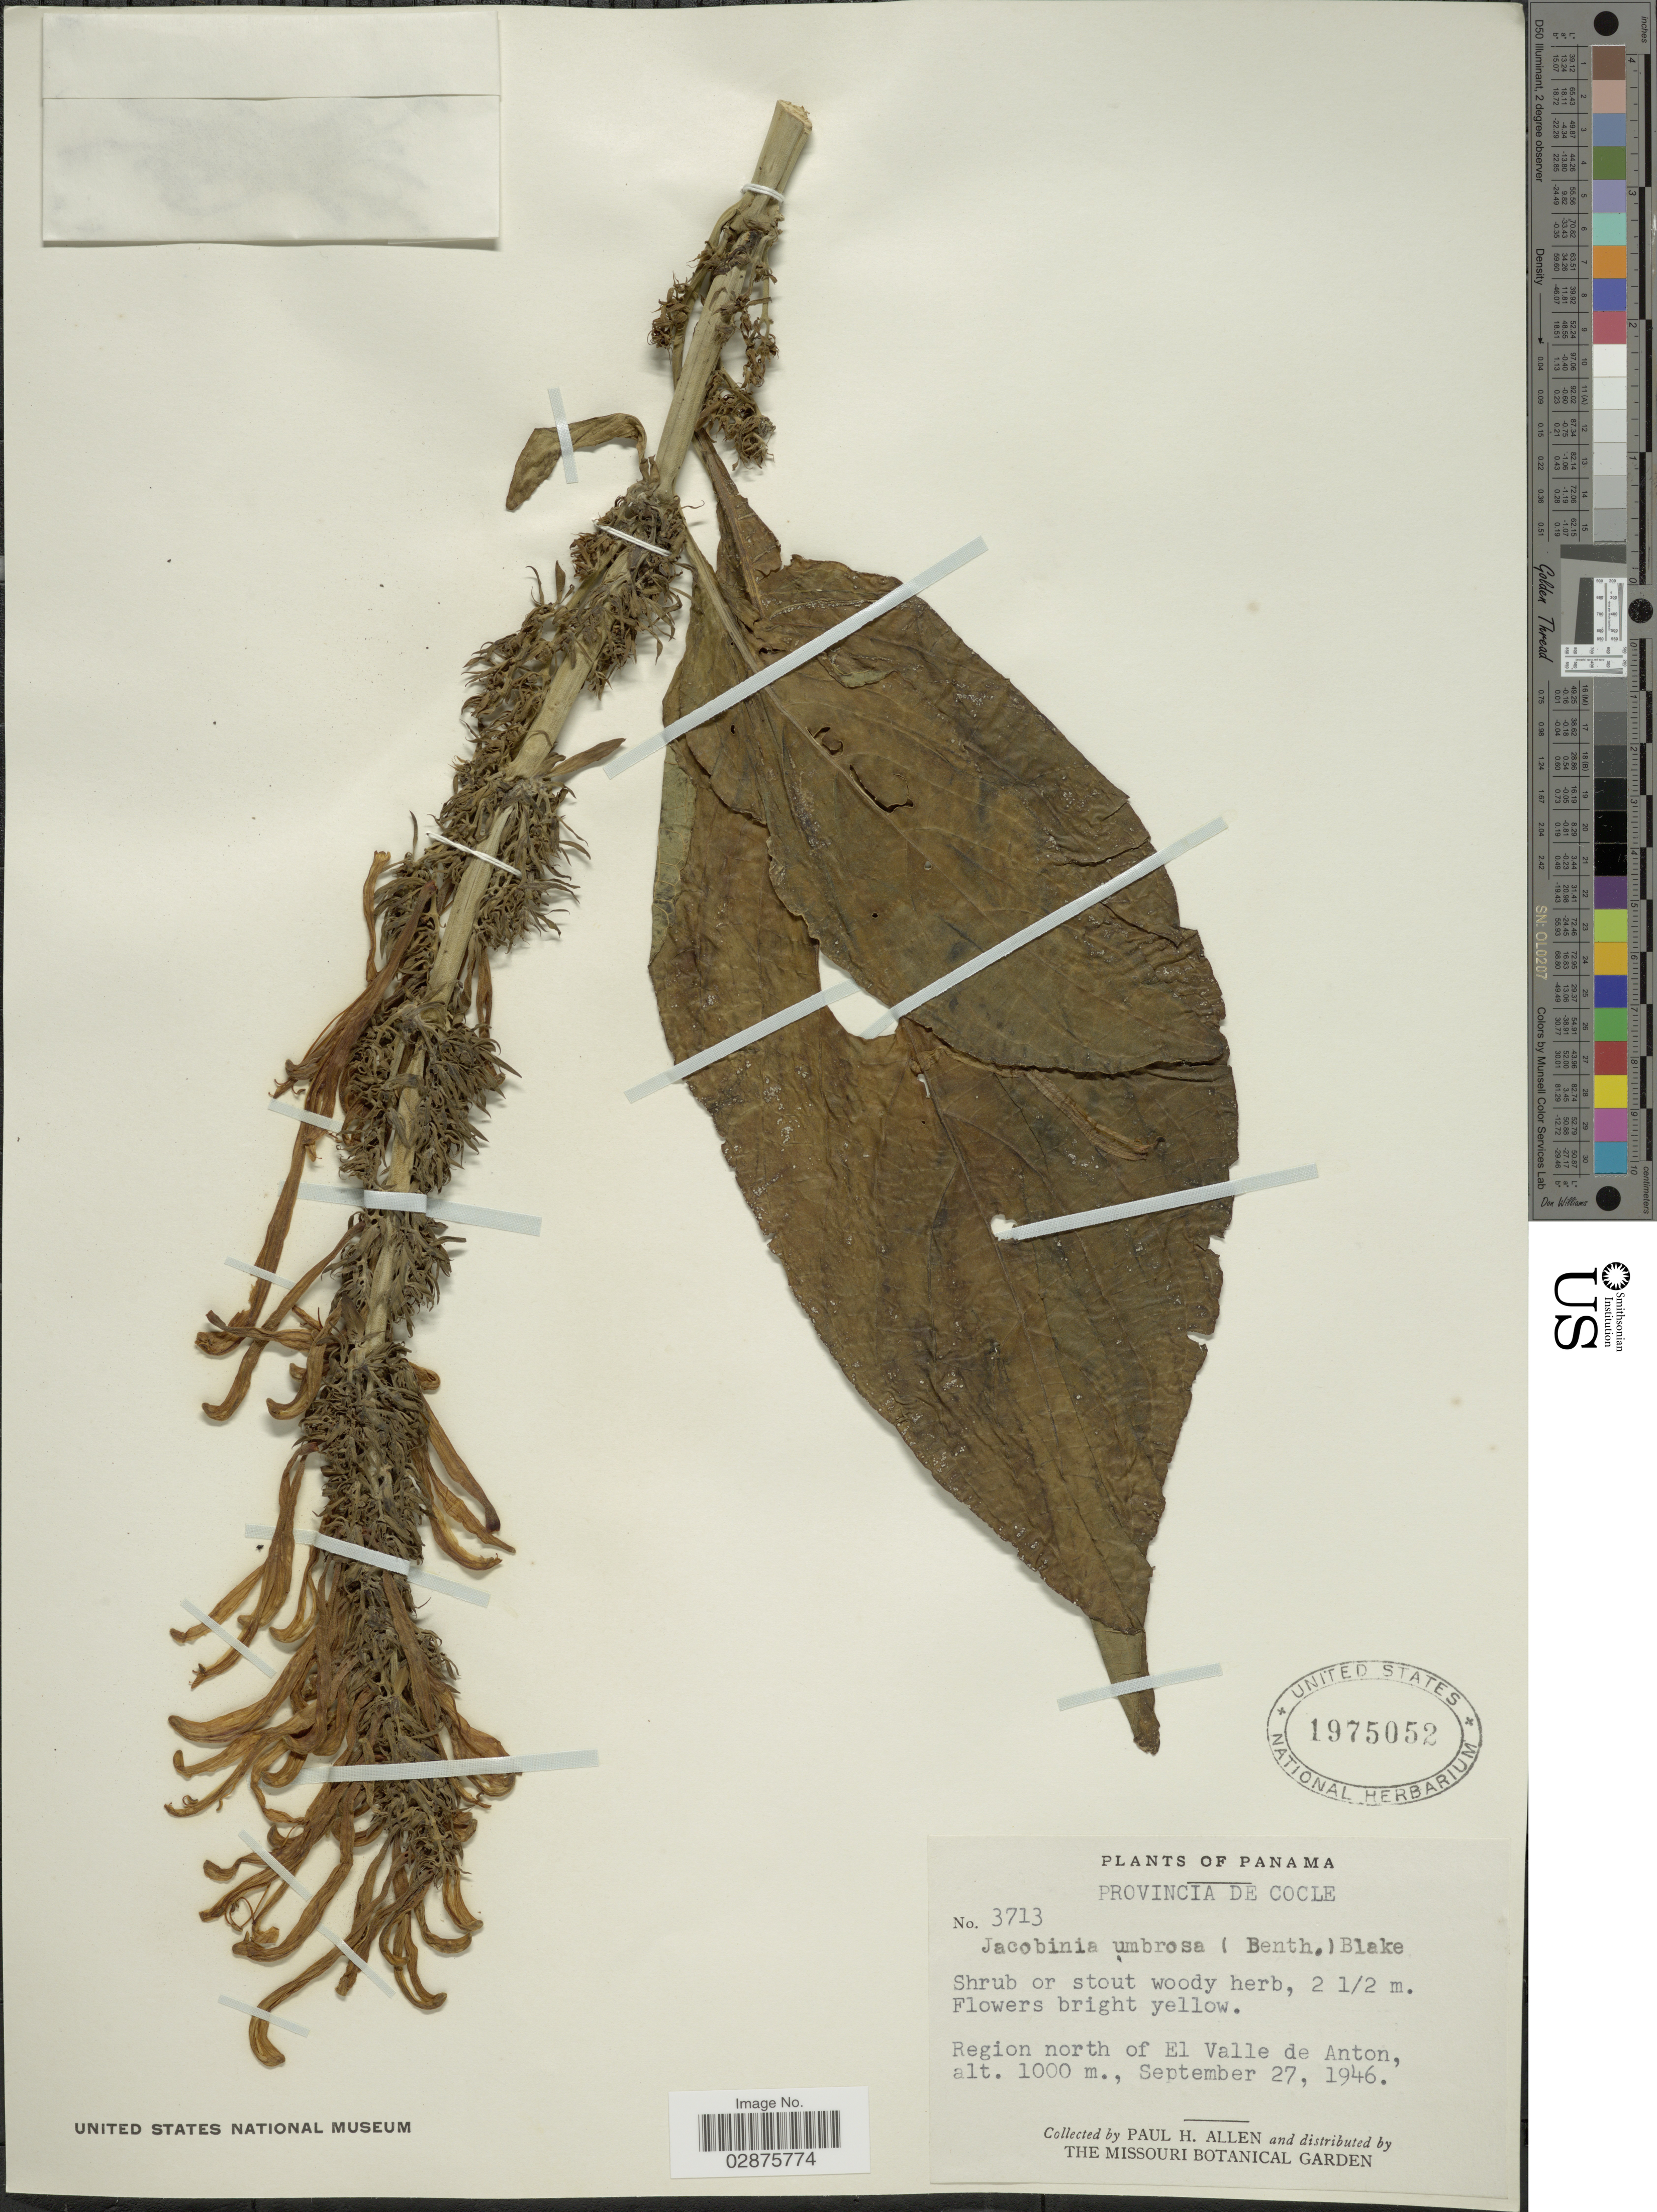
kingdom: Plantae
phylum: Tracheophyta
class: Magnoliopsida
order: Lamiales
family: Acanthaceae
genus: Justicia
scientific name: Justicia aurea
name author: Schltdl.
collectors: P. H. Allen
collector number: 3713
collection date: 1946-09-27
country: Panama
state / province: Coclé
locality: Region north of El Valle de Anton.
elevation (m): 1000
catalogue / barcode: US 1975052